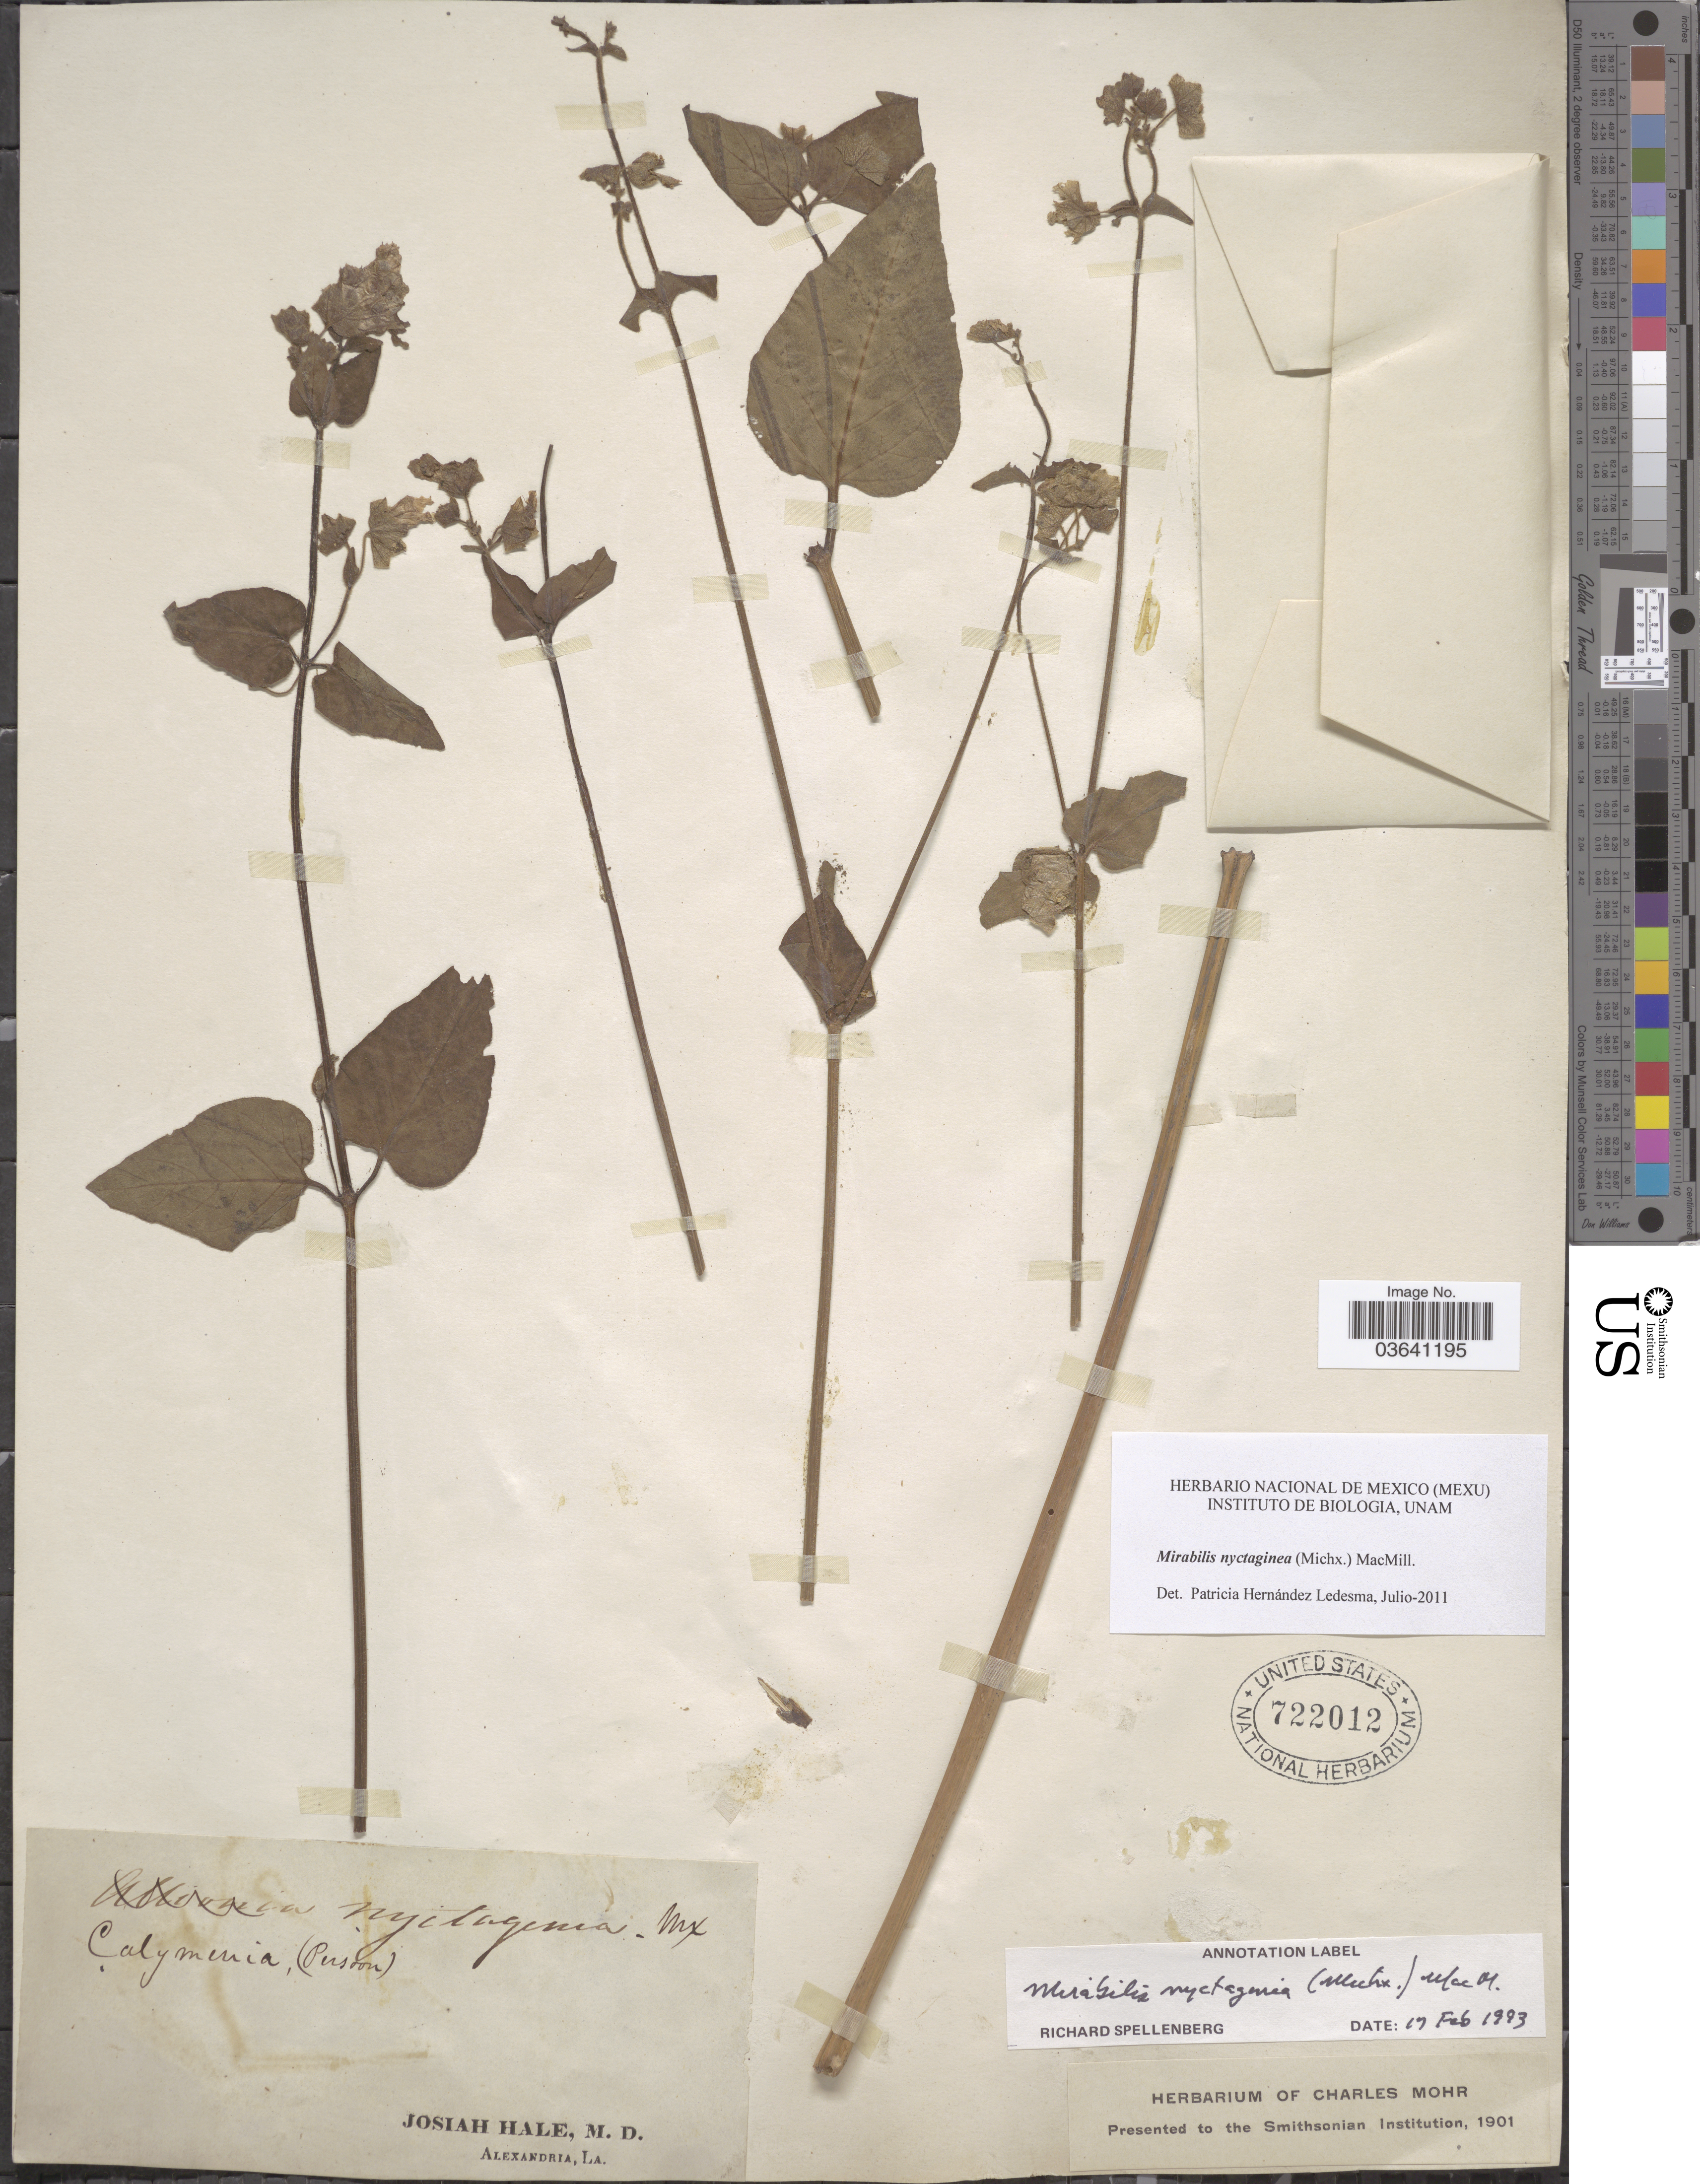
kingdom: Plantae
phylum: Tracheophyta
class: Magnoliopsida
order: Caryophyllales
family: Nyctaginaceae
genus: Mirabilis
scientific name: Mirabilis nyctaginea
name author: (Michx.) MacMill.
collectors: J. Hale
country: United States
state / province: Louisiana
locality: Alexandria.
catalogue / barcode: US 722012